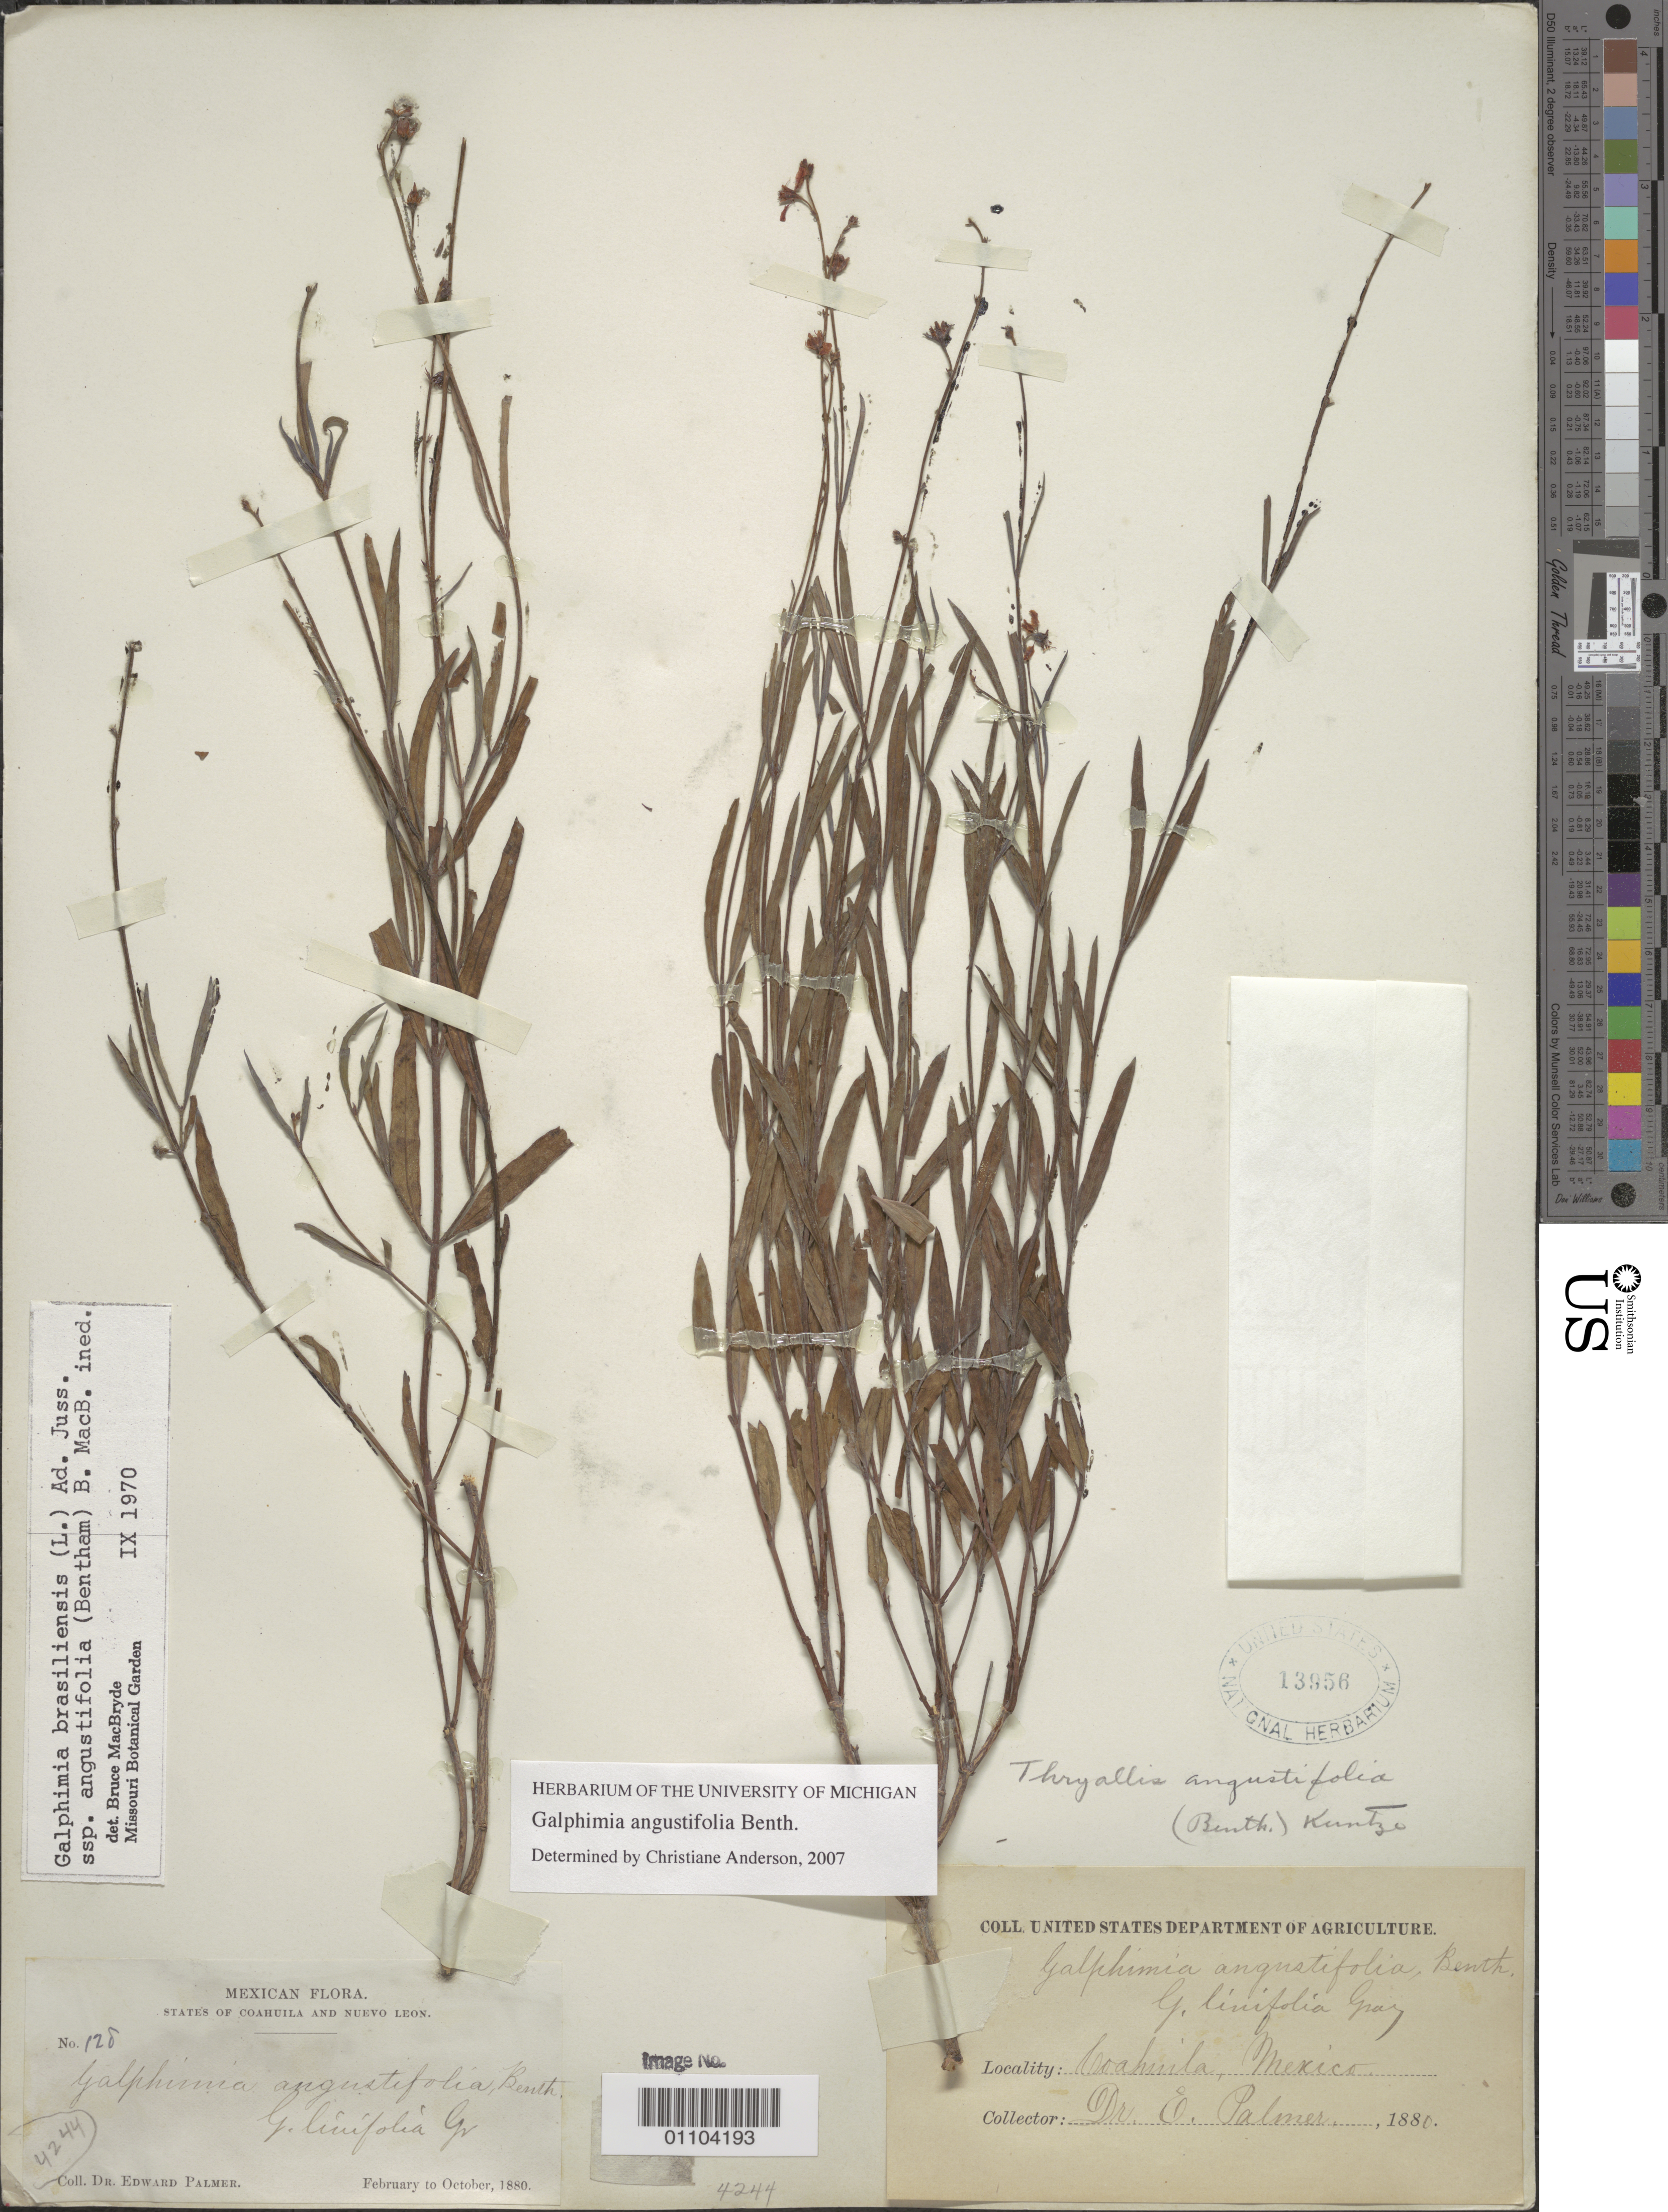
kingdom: Plantae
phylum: Tracheophyta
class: Magnoliopsida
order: Malpighiales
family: Malpighiaceae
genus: Galphimia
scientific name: Galphimia angustifolia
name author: Benth.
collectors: E. Palmer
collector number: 128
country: Mexico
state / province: Coahuila / Nuevo León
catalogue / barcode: US 13956